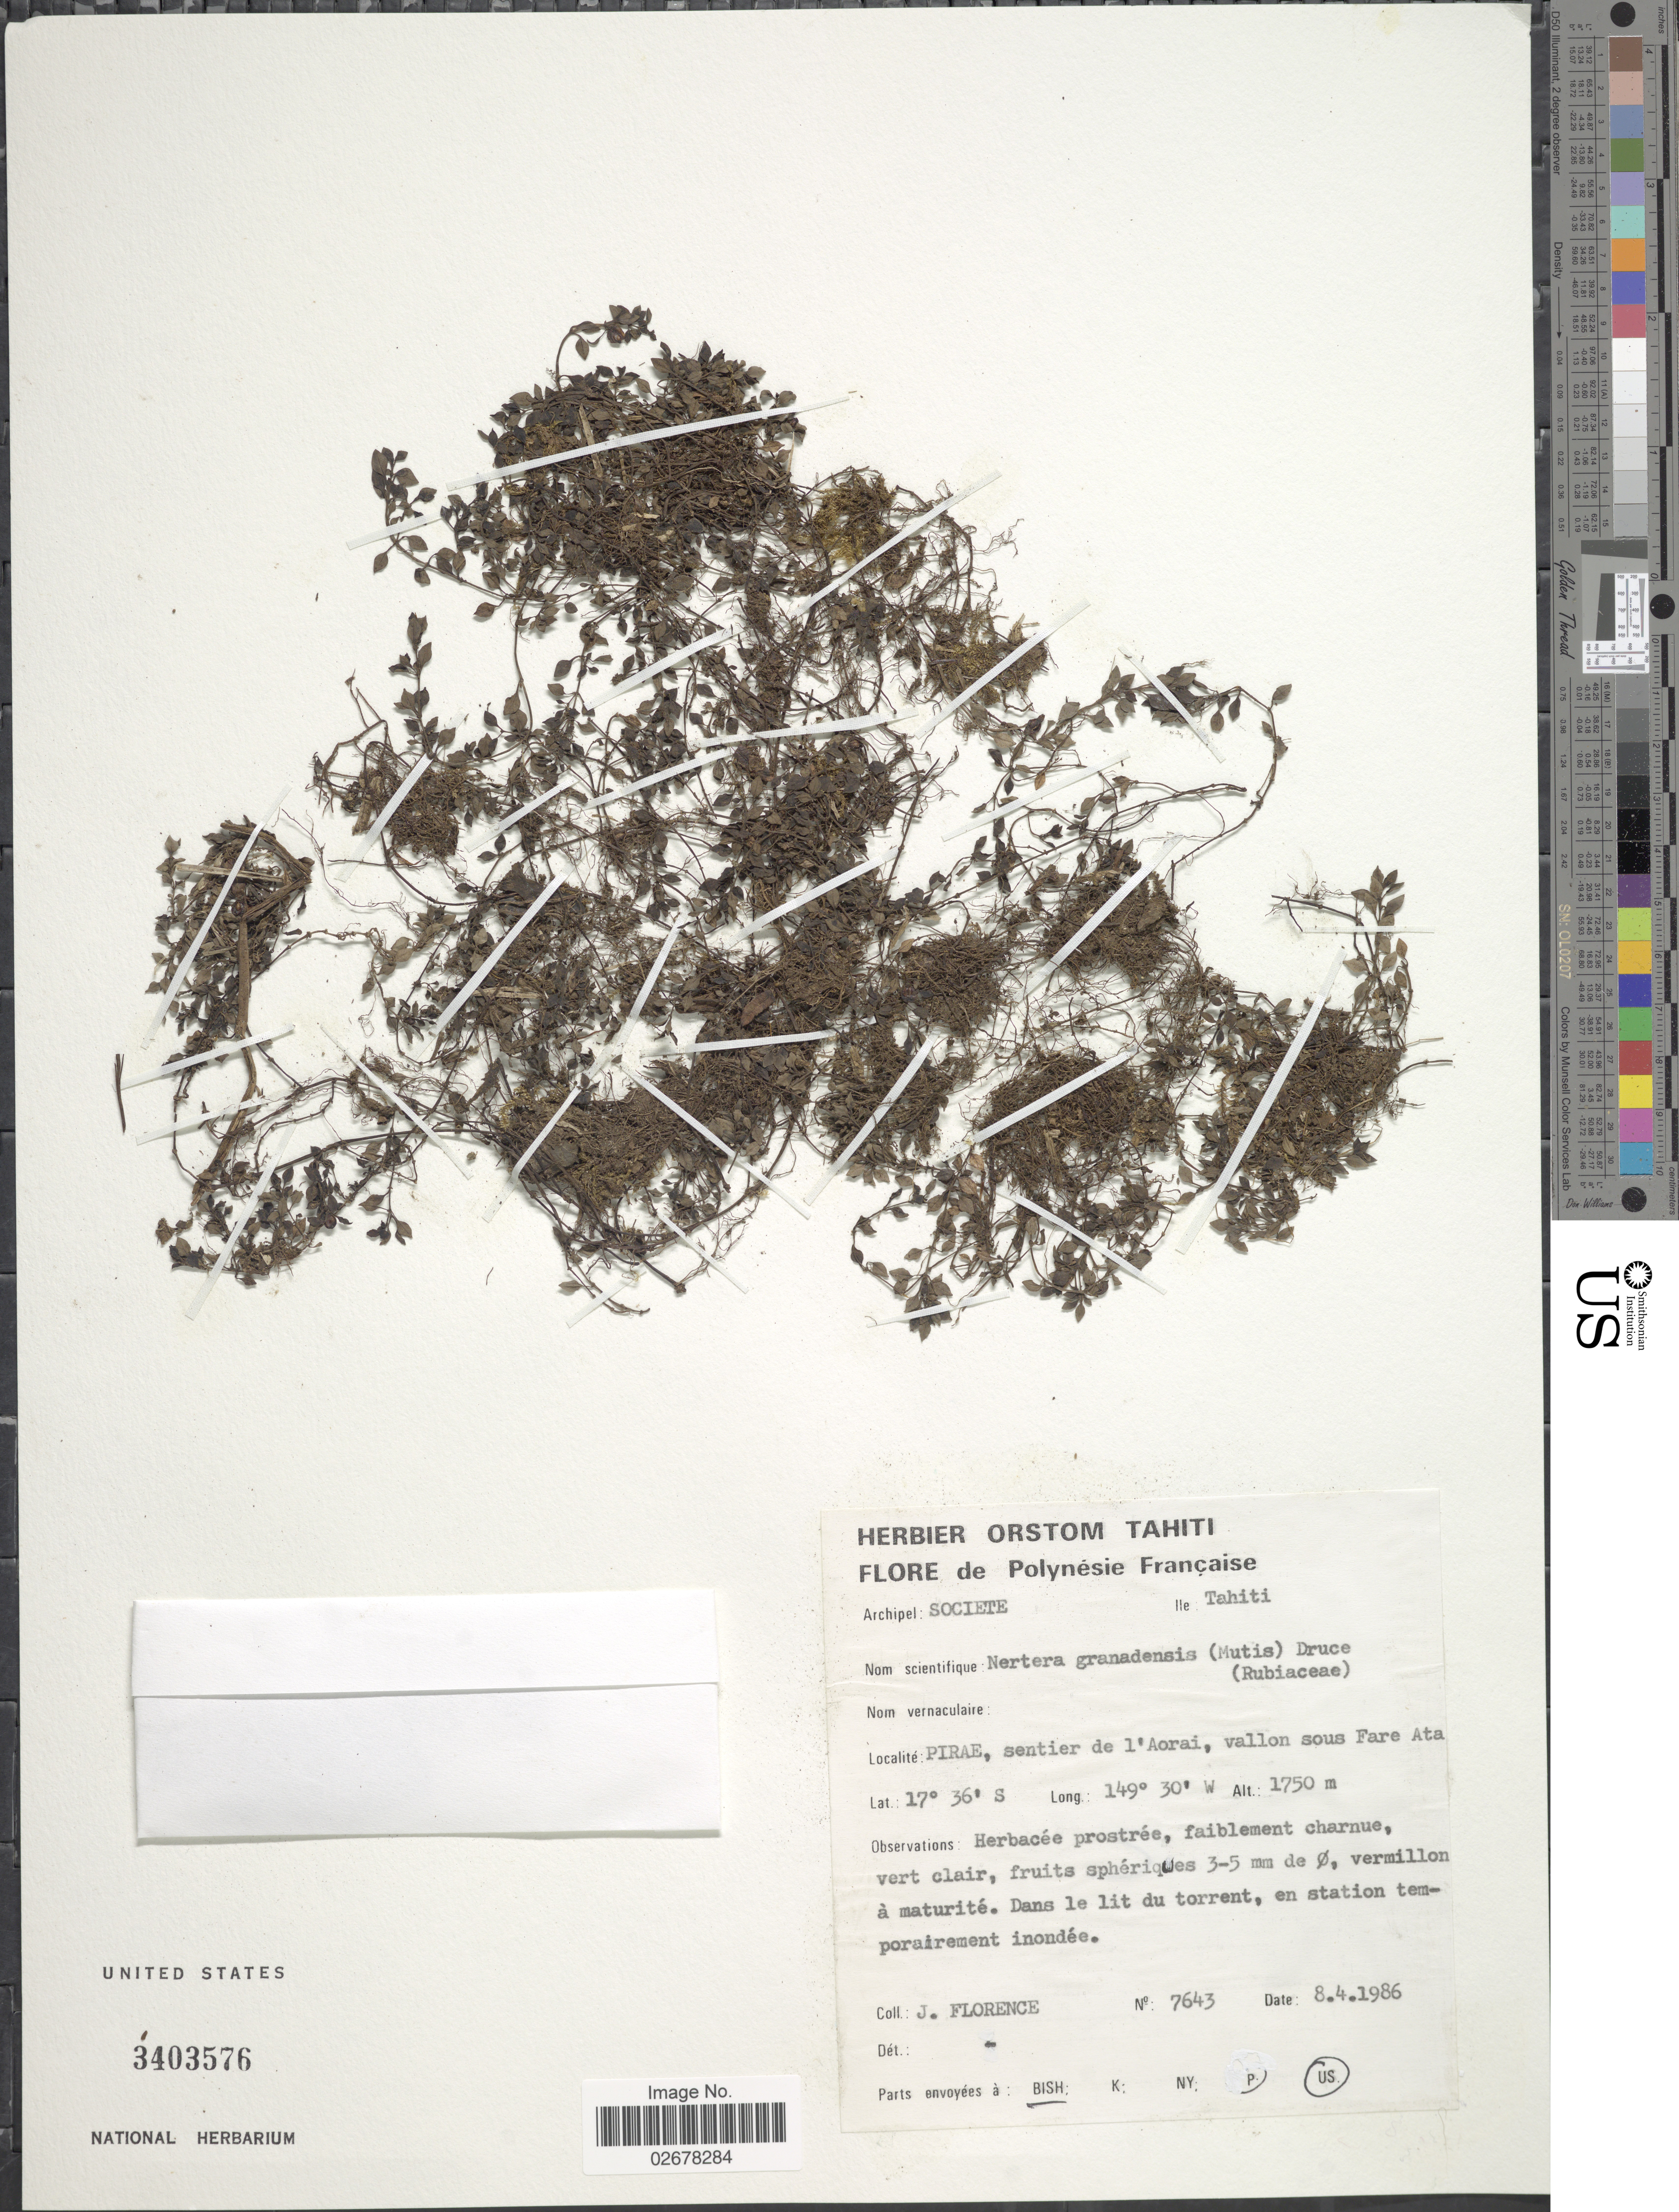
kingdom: Plantae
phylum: Tracheophyta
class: Magnoliopsida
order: Gentianales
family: Rubiaceae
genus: Nertera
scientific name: Nertera granadensis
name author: (Mutis ex L. f.) Druce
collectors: J. Florence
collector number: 7643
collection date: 1986-04-08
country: French Polynesia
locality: Archipel: Societe, Ile: Tahiti, Pirae, sentier de l Aorai, vallon sous Fare Ata.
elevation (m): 1750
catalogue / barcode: US 3403576